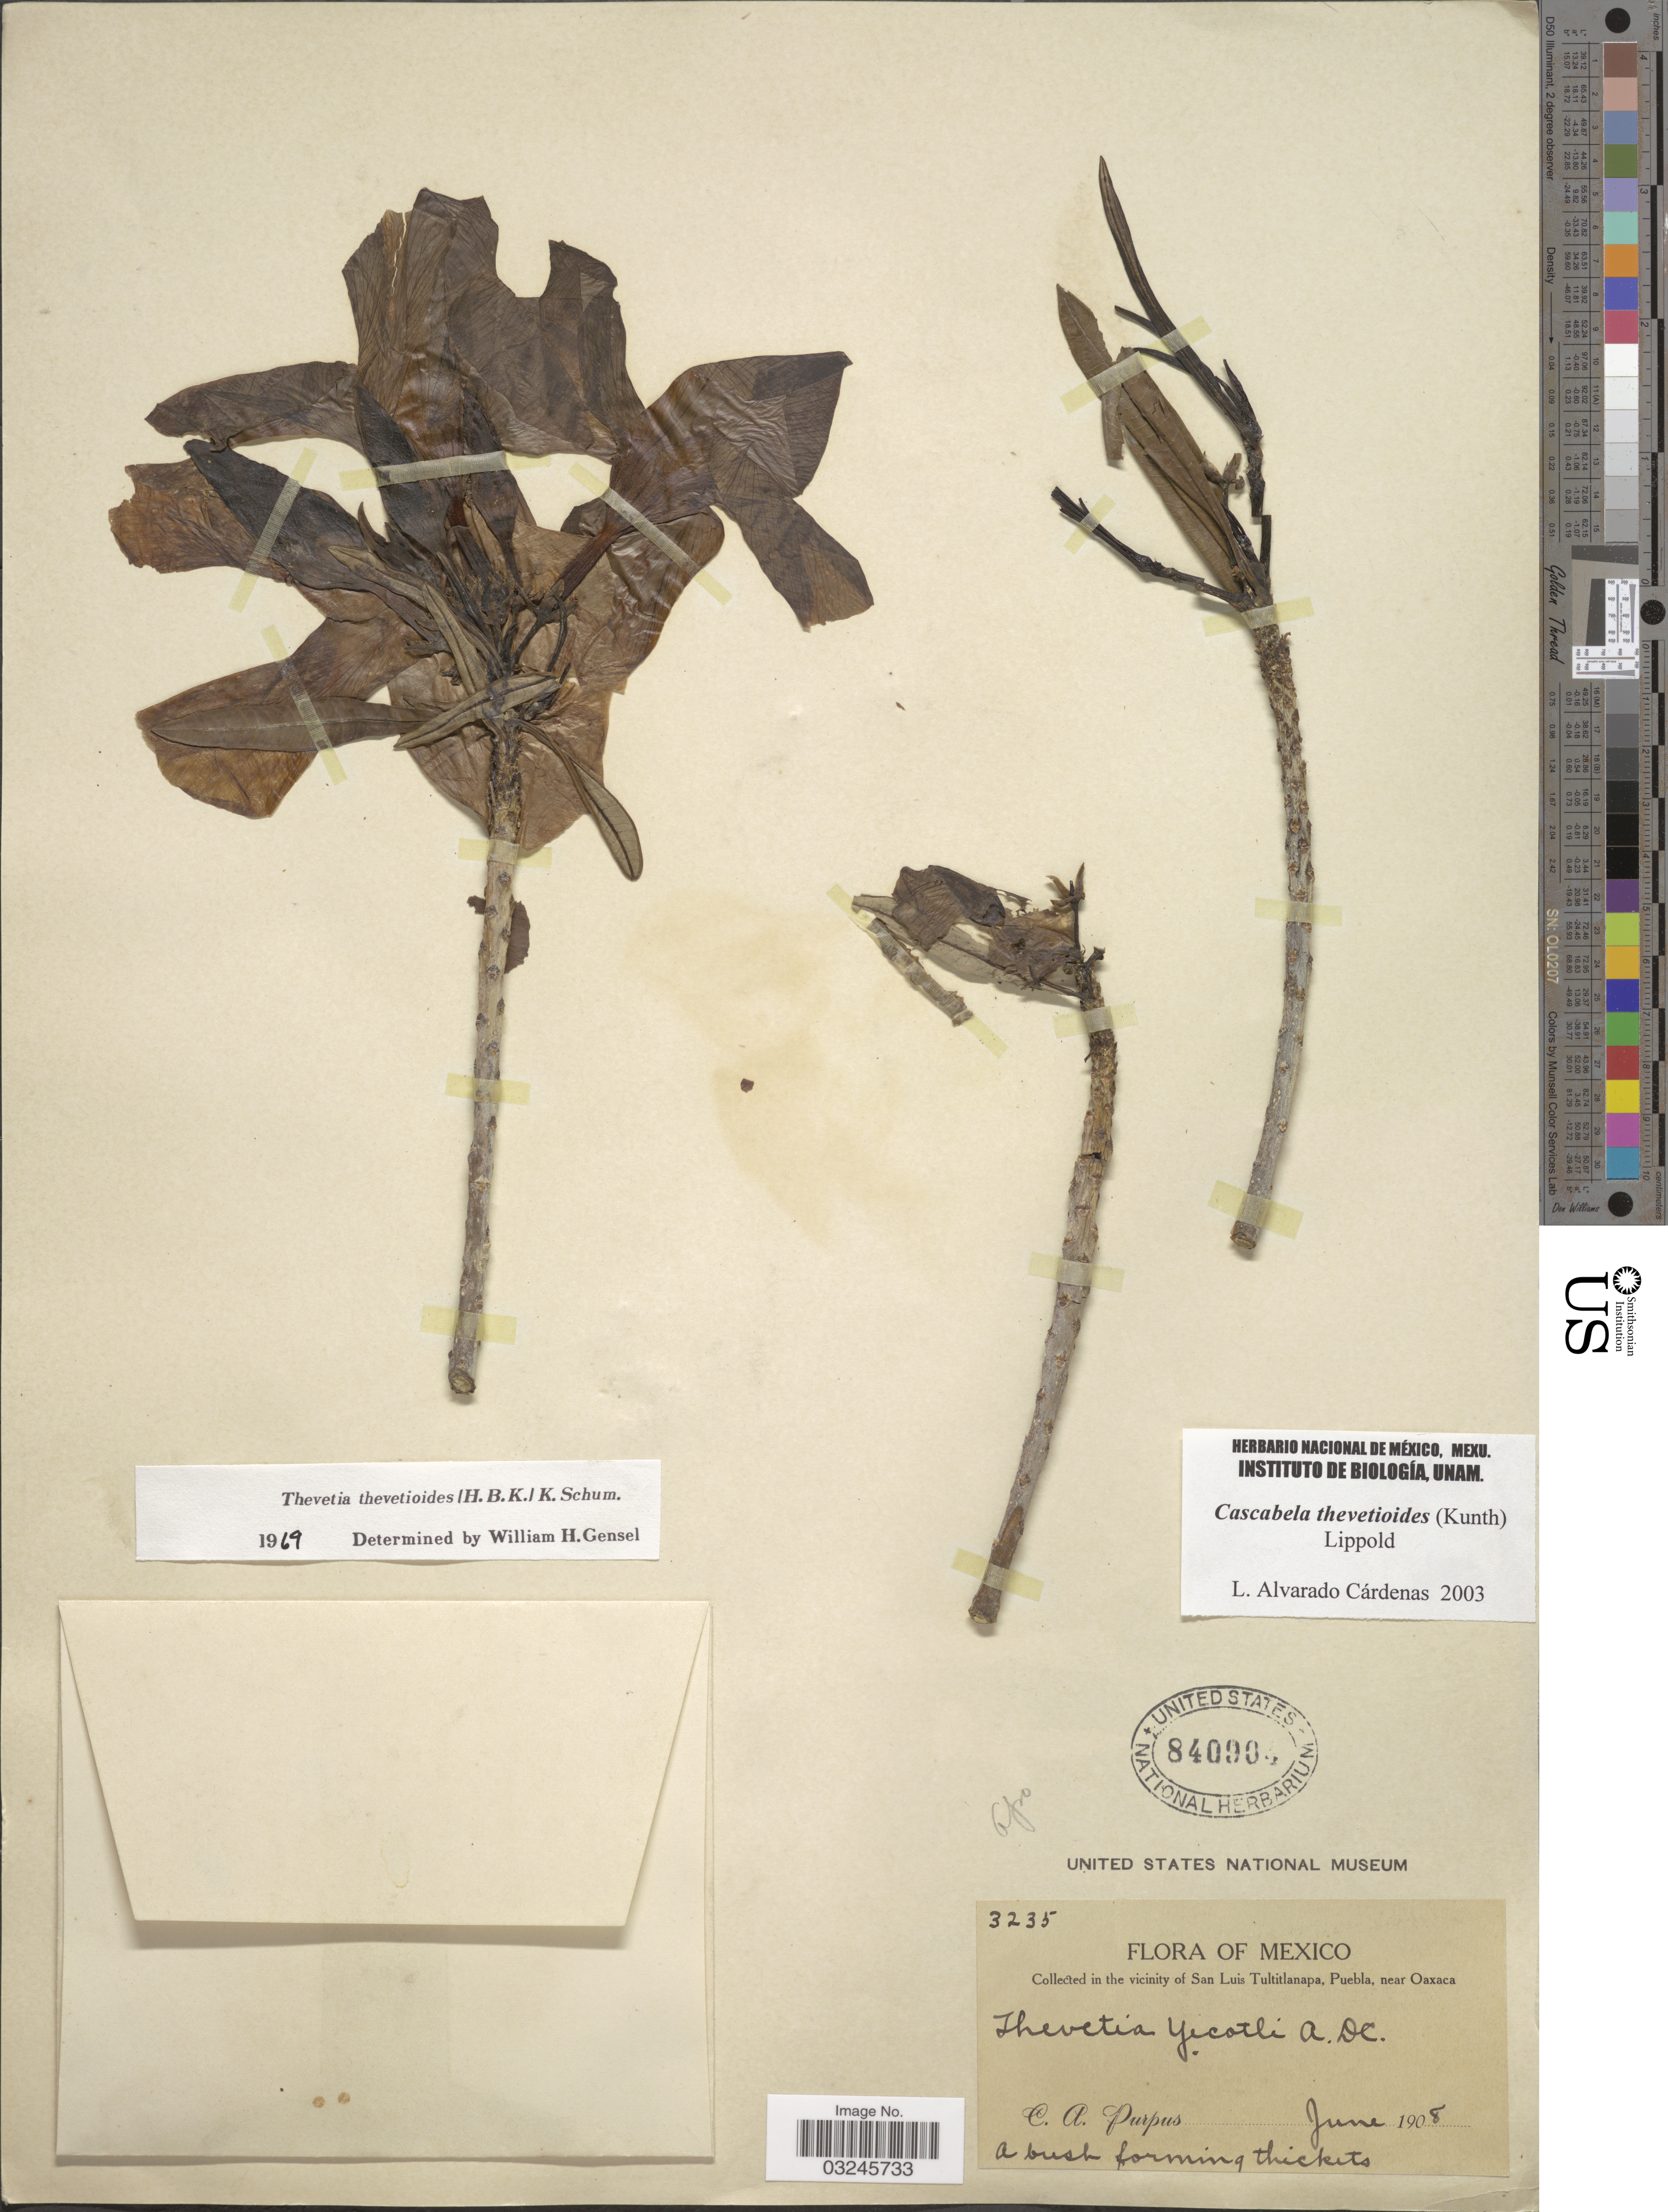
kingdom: Plantae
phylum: Tracheophyta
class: Magnoliopsida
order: Gentianales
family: Apocynaceae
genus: Thevetia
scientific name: Thevetia thevetioides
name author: (Kunth) K. Schum.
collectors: C. A. Purpus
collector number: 3235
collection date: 1908-06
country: Mexico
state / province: Puebla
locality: In the vicinity of San Luis Tultitlanapa, Puebla, near Oaxaca.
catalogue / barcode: US 840904